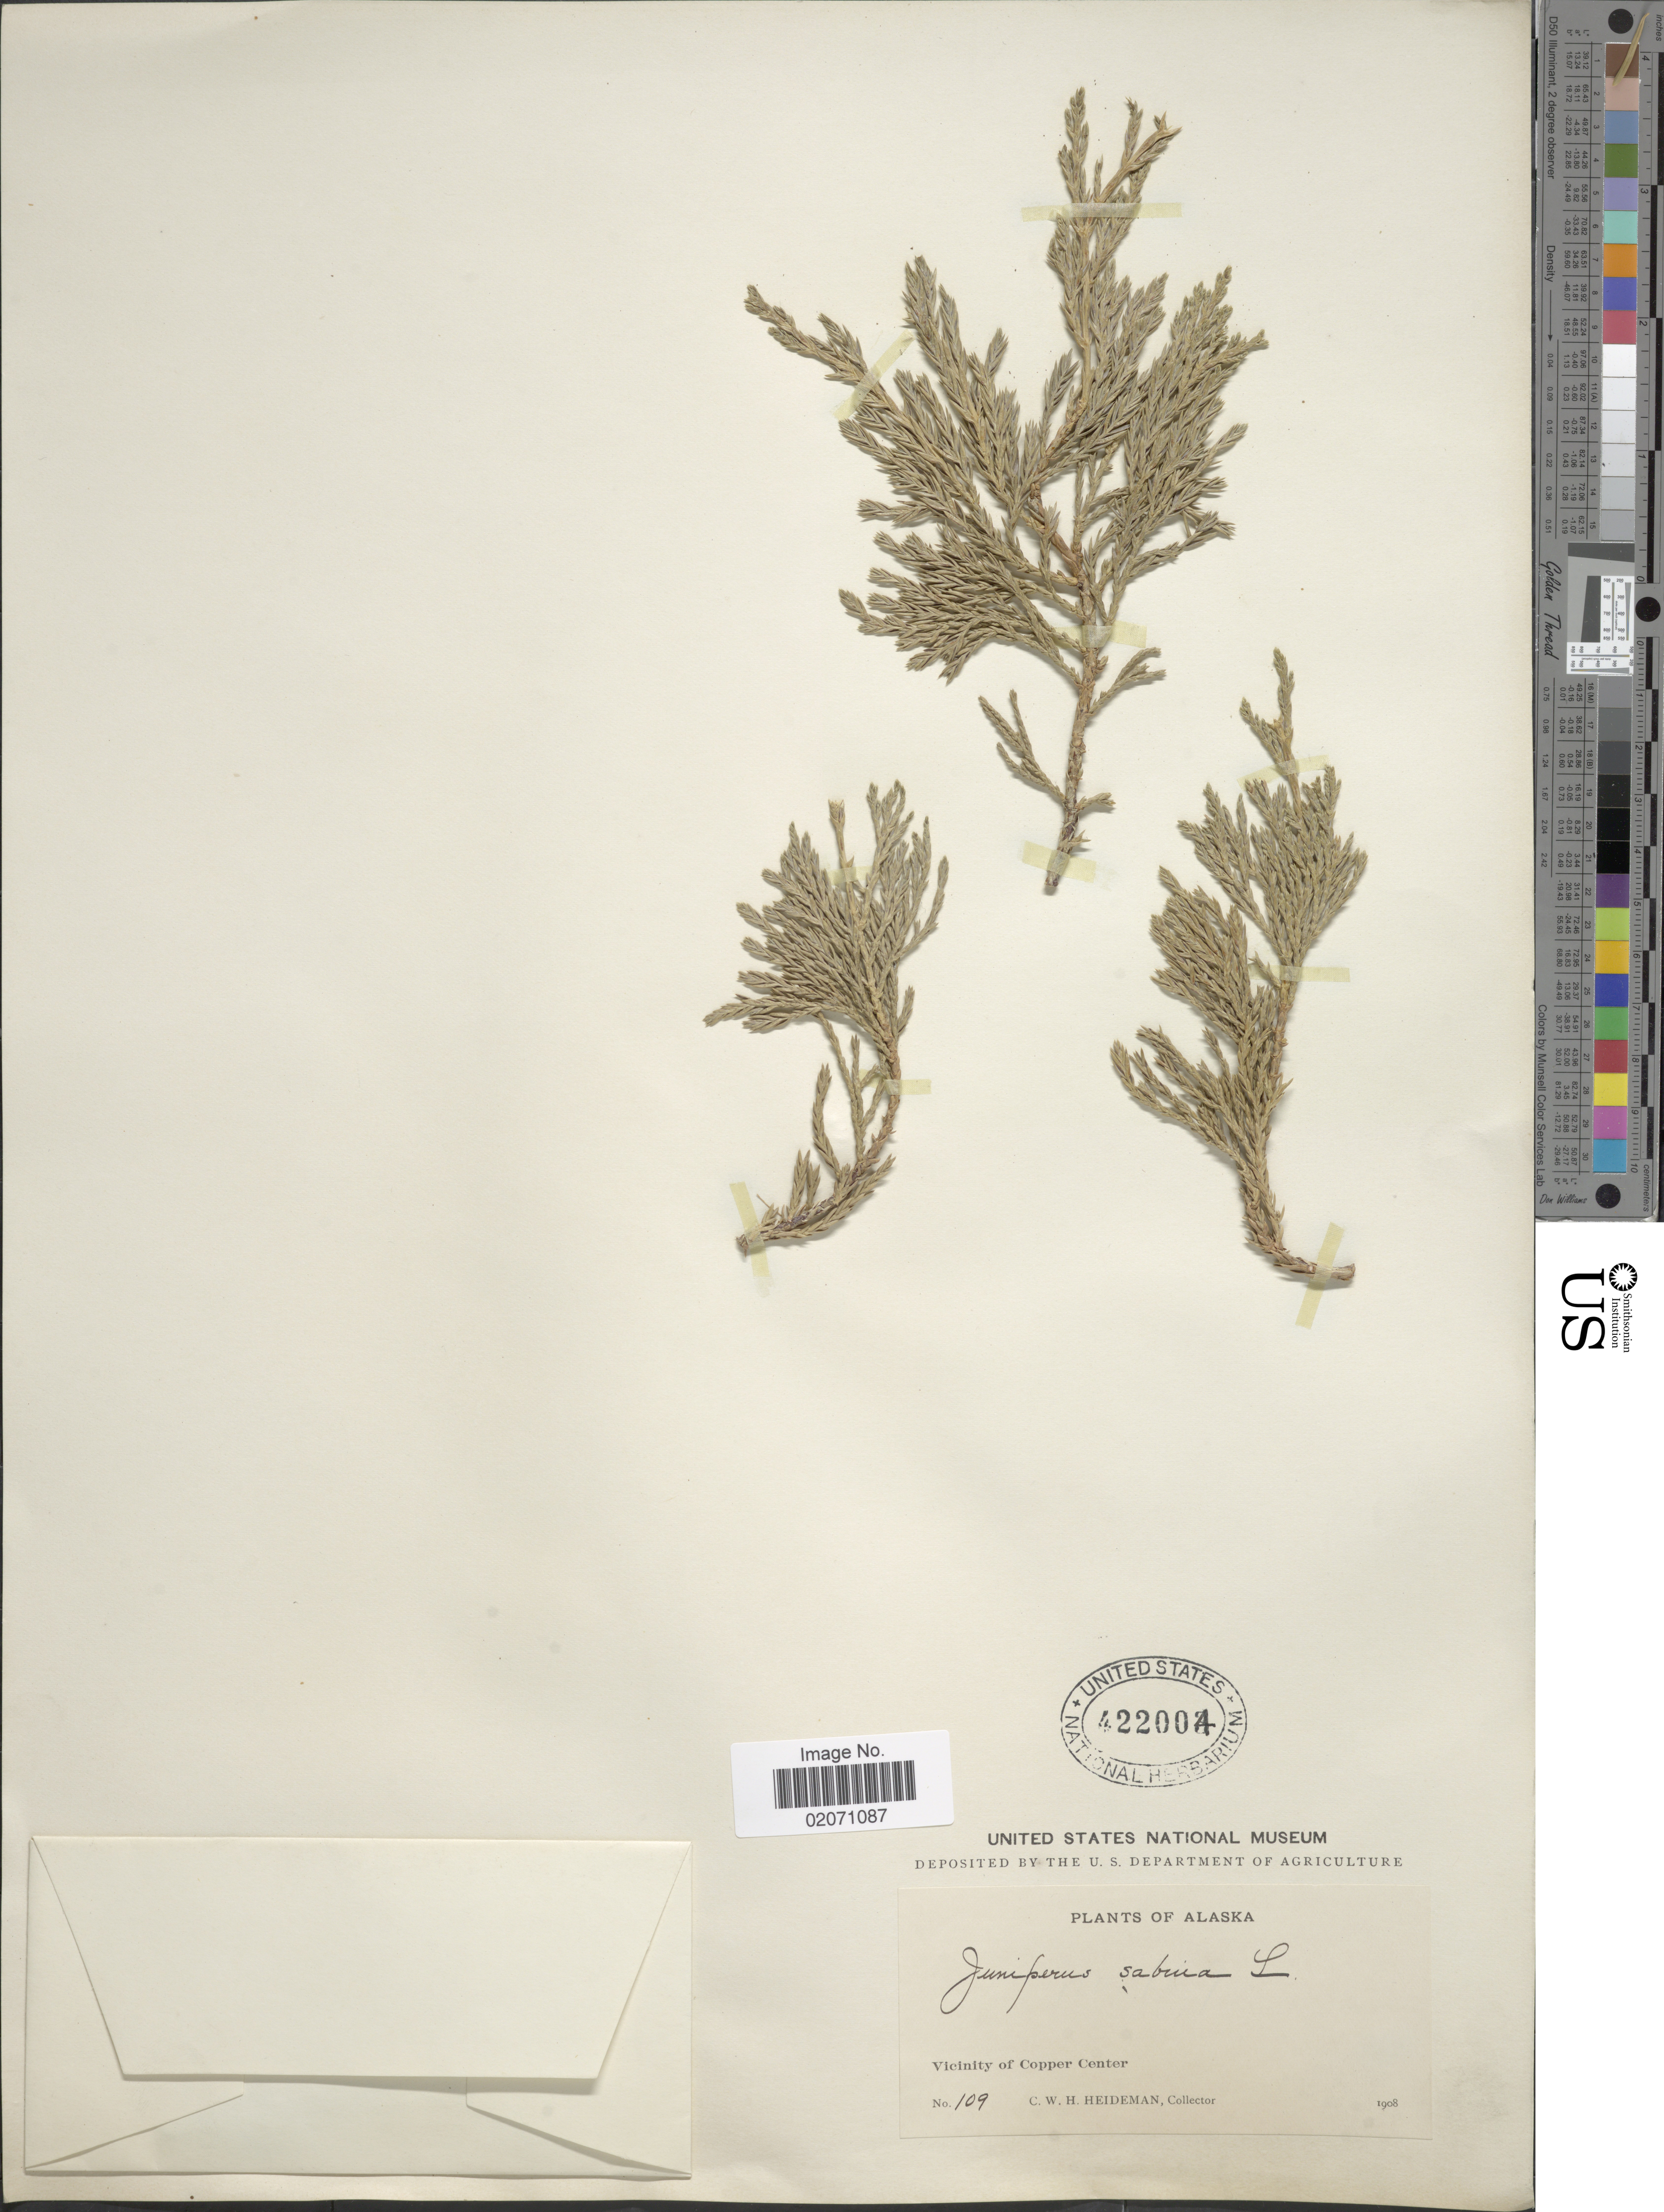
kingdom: Plantae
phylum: Tracheophyta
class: Pinopsida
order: Pinales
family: Cupressaceae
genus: Juniperus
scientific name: Juniperus horizontalis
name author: Moench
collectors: C. Heideman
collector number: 109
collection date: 1908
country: United States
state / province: Alaska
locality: Vicinity of Copper Center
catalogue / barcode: US 422004